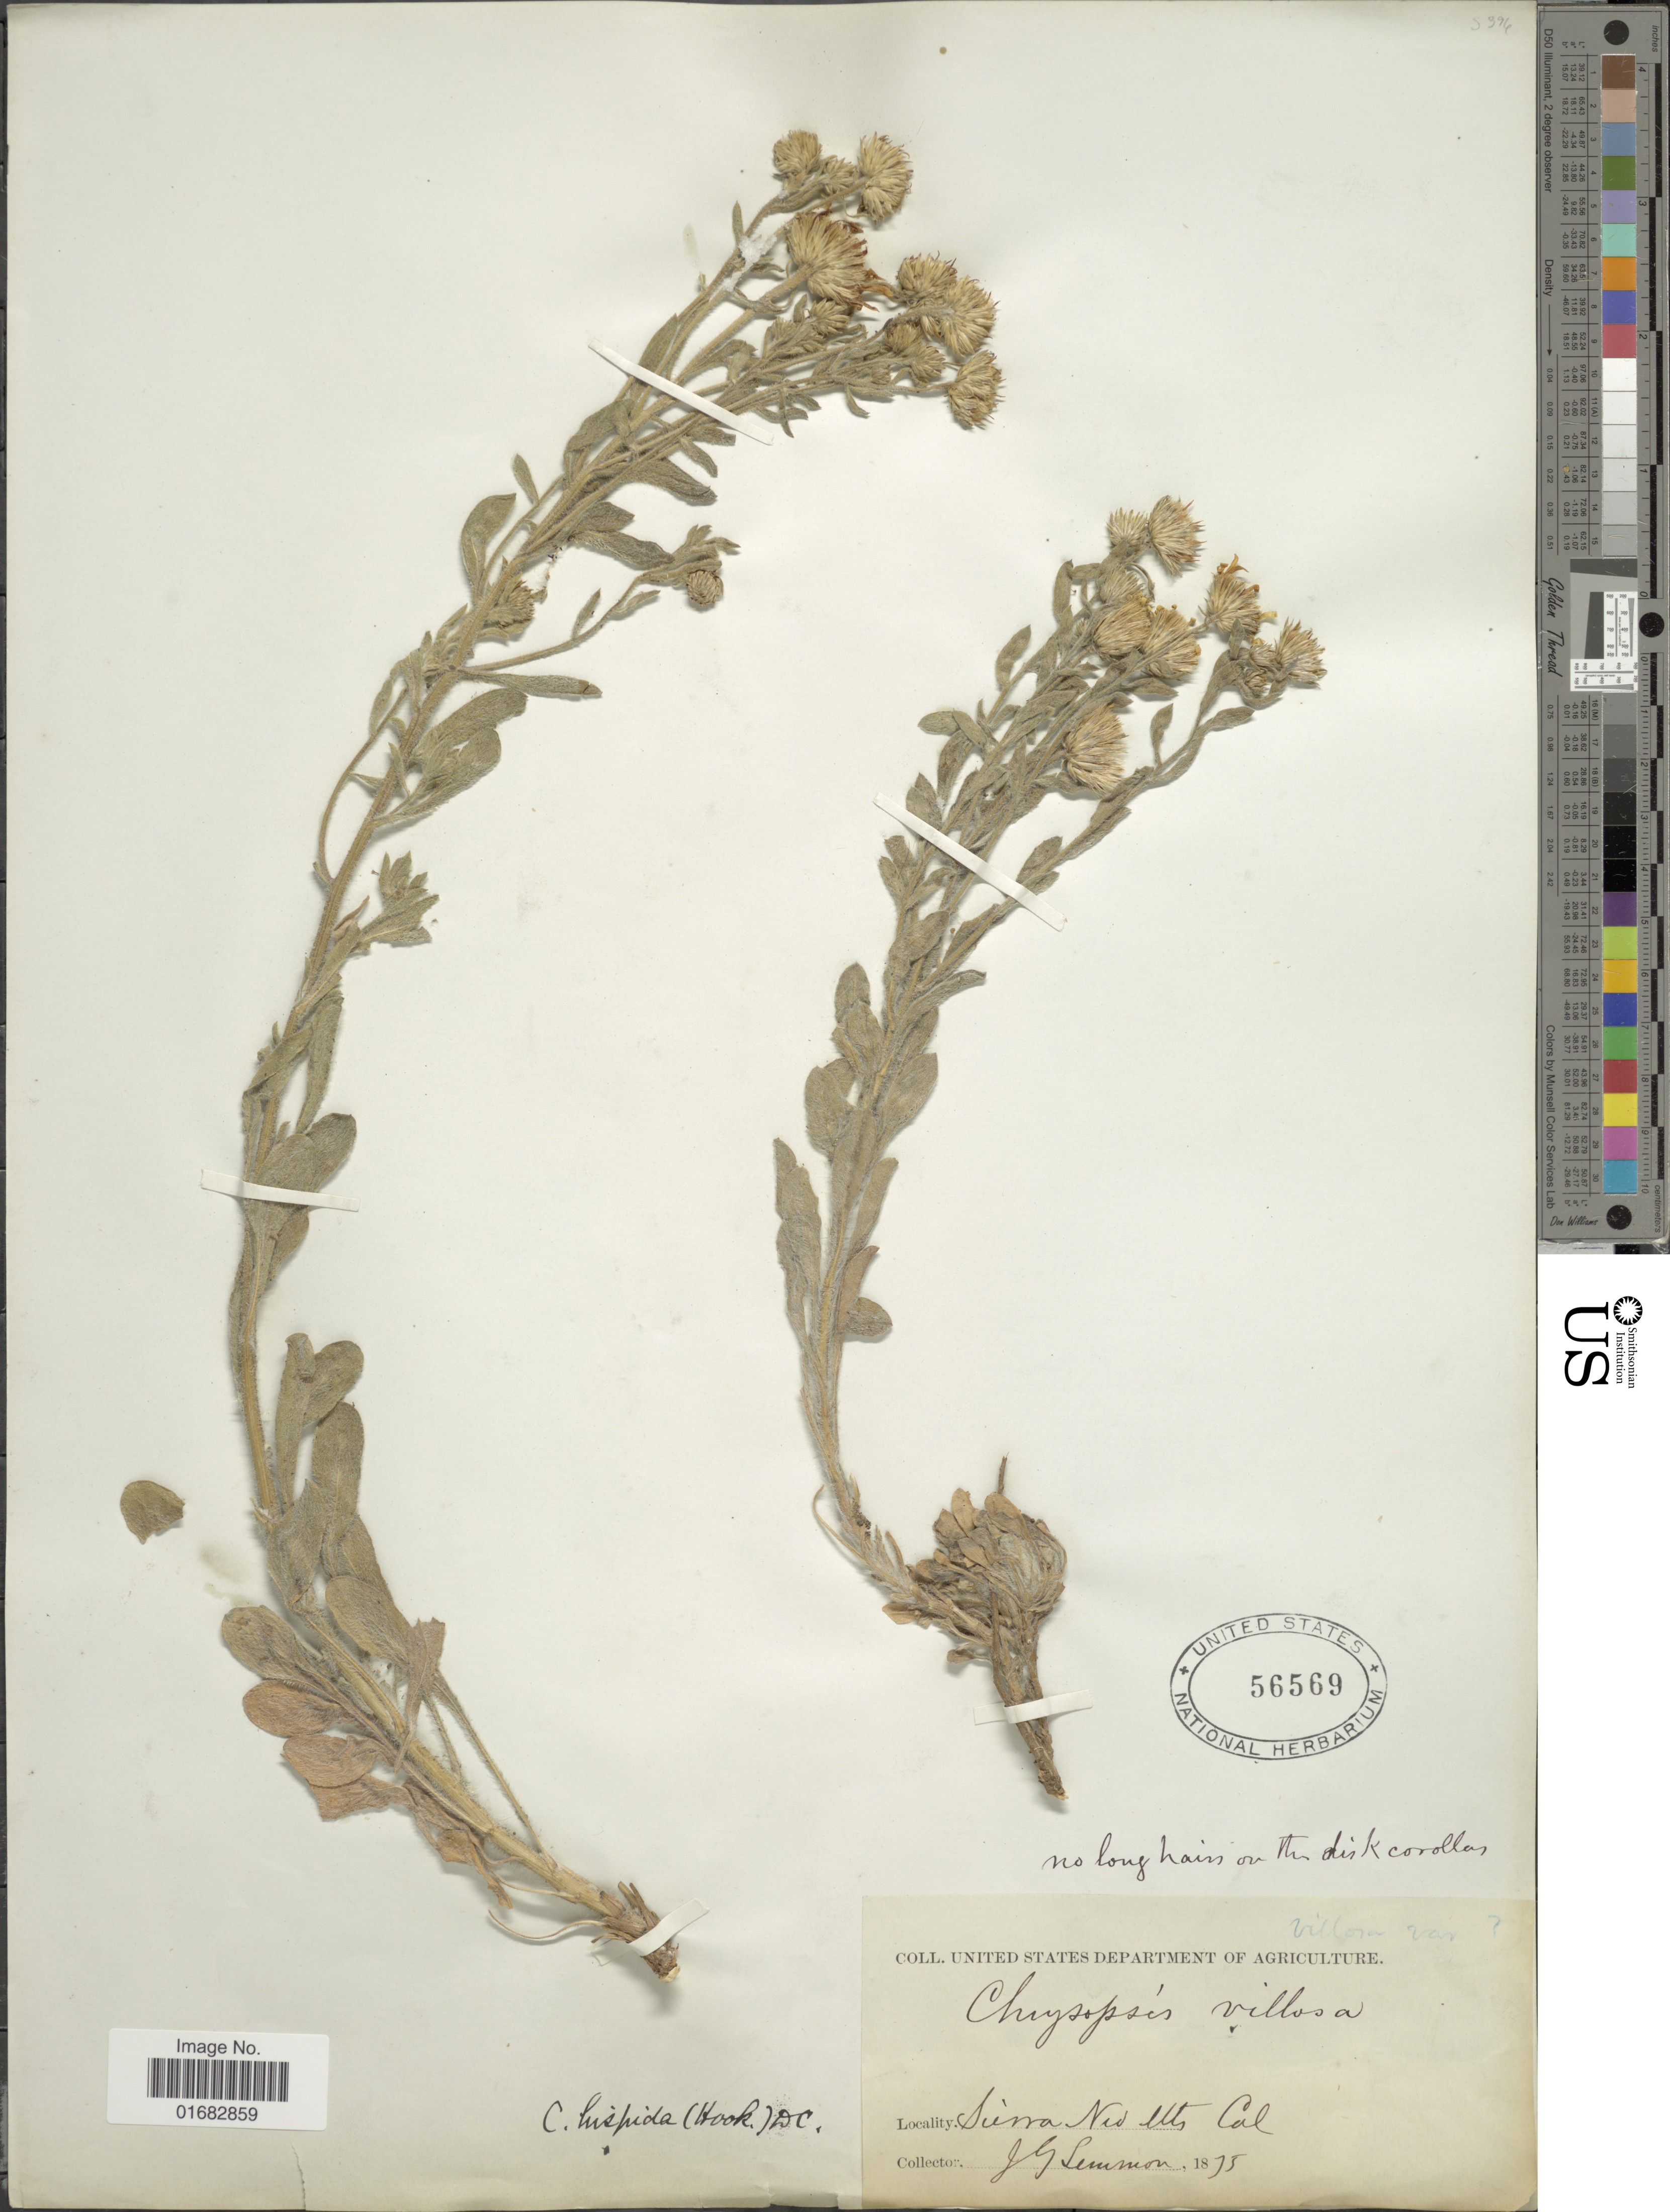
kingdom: Plantae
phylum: Tracheophyta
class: Magnoliopsida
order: Asterales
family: Asteraceae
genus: Heterotheca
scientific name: Heterotheca villosa var. hispida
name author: (Hook.) V.L. Harms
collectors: J. Lemmon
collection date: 1875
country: United States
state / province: California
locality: Sierra Nev Mts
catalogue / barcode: US 56569